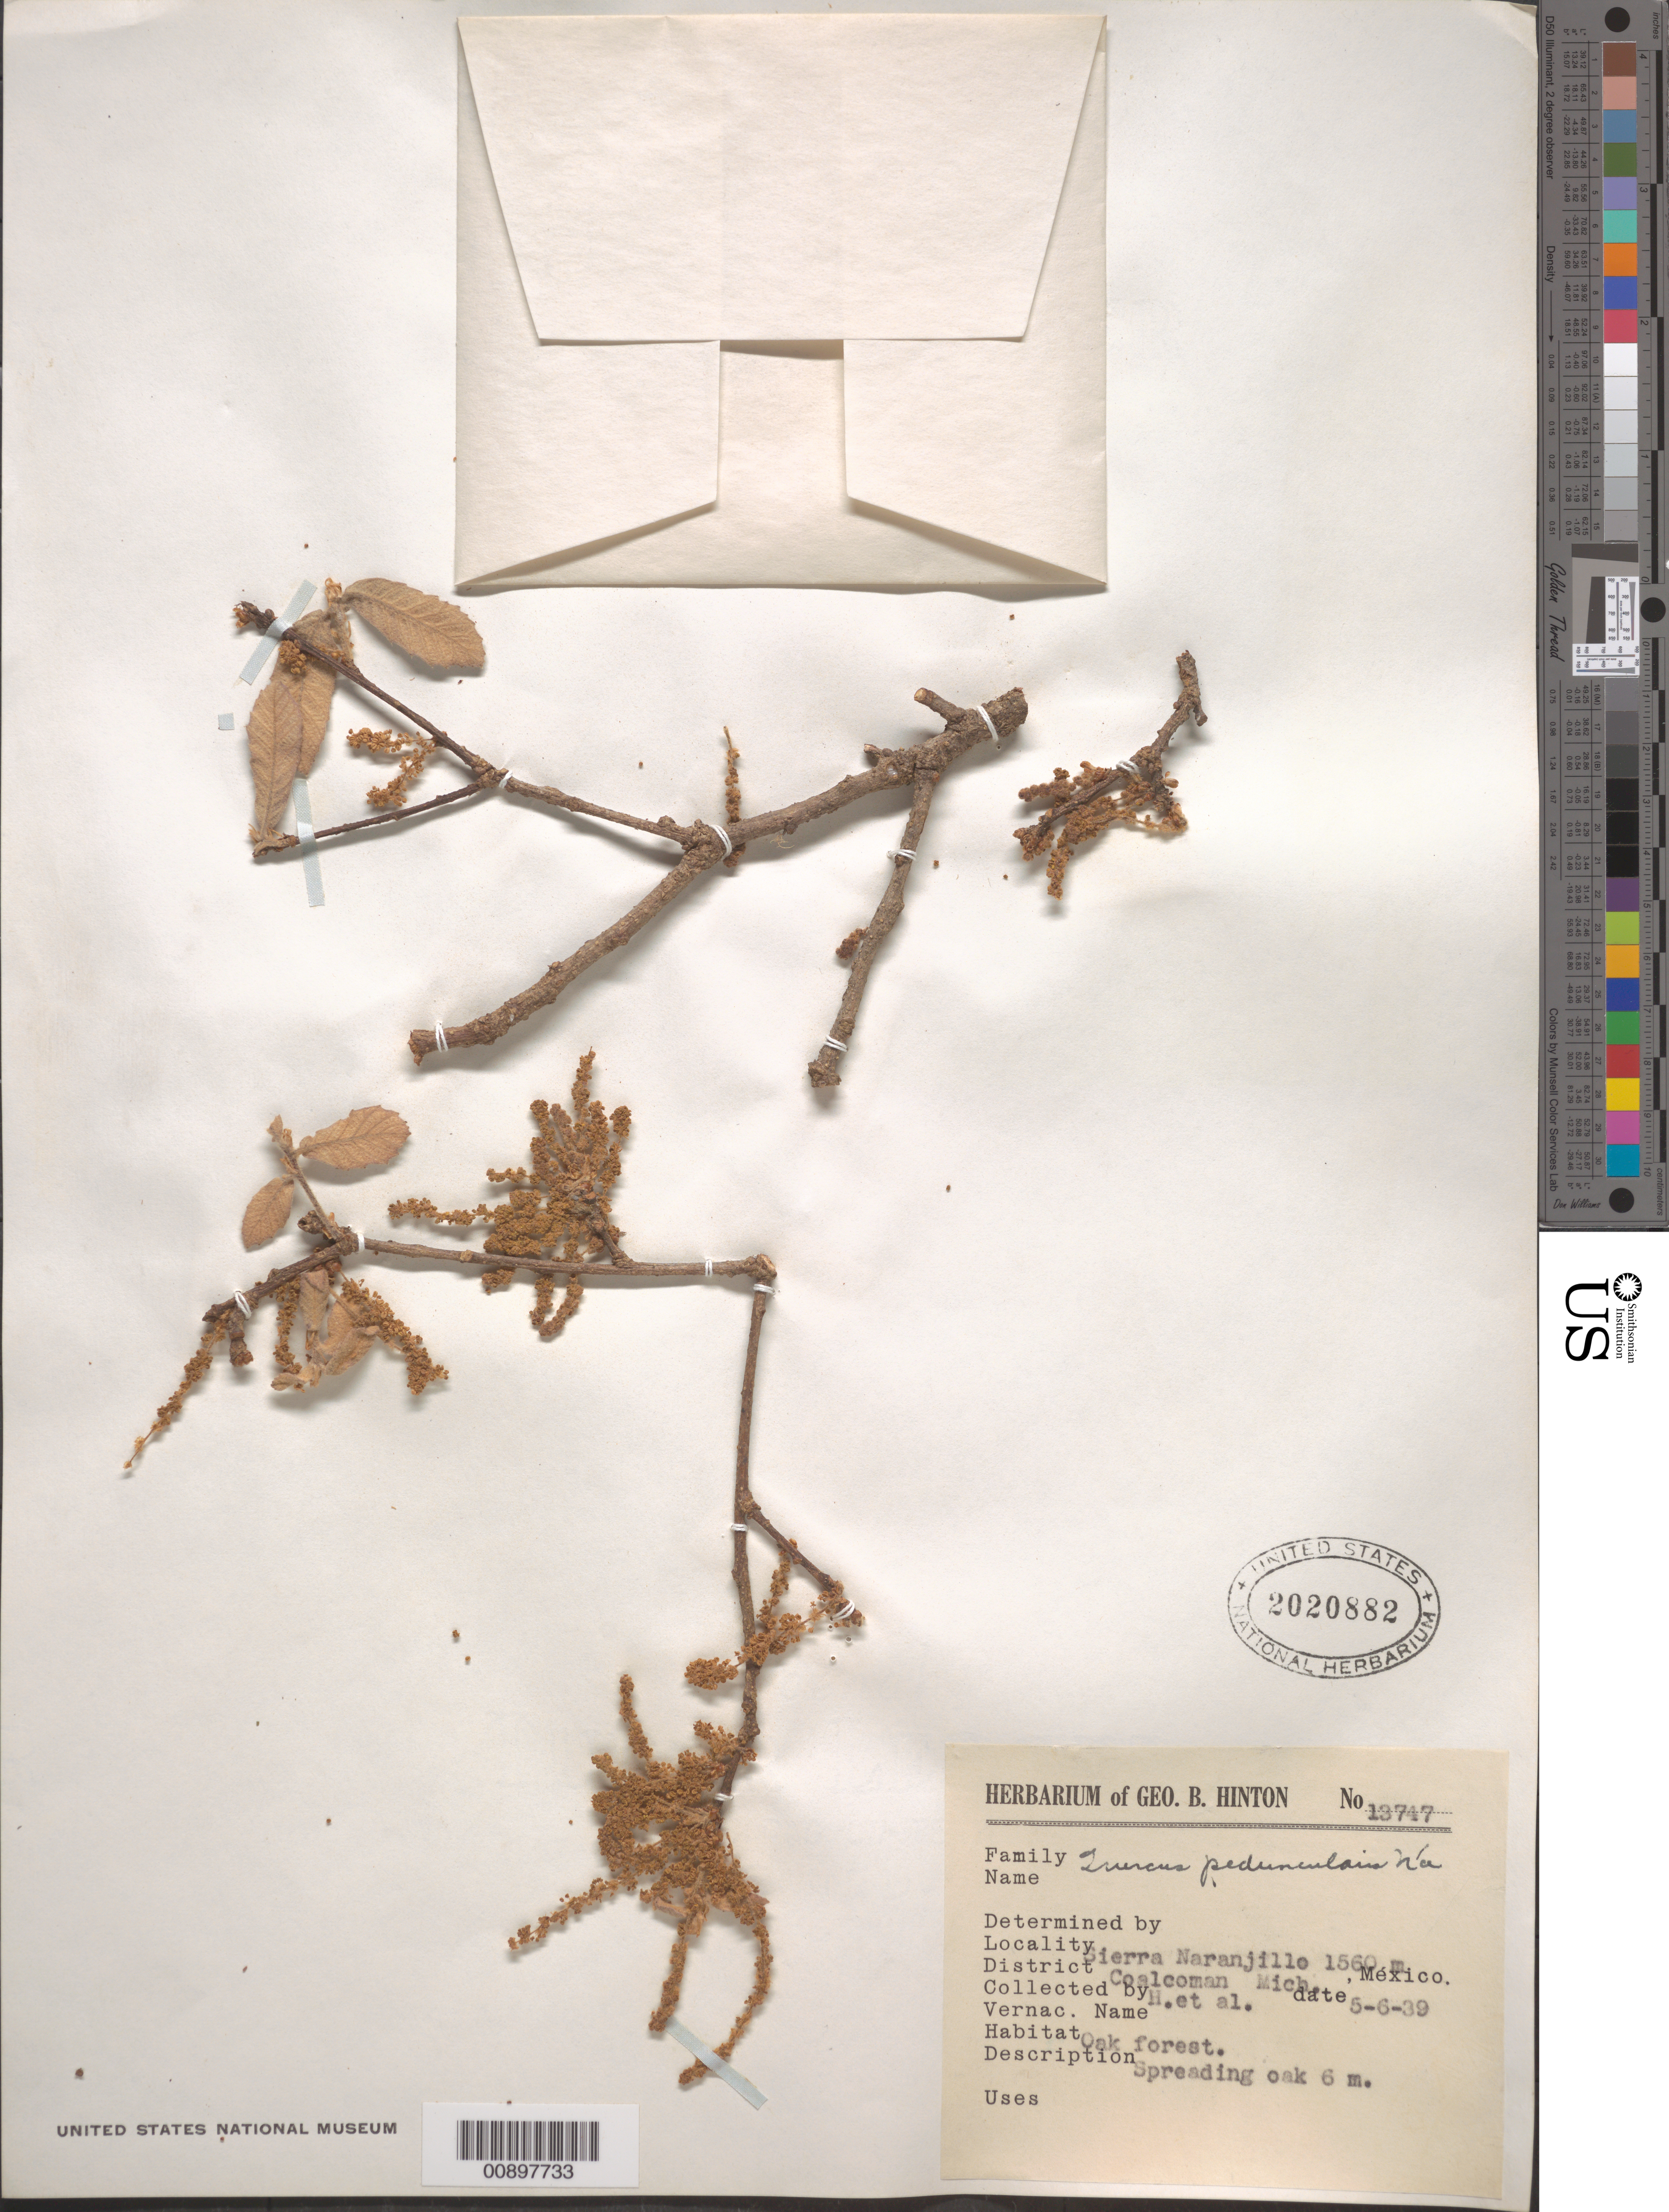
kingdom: Plantae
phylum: Tracheophyta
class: Magnoliopsida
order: Fagales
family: Fagaceae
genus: Quercus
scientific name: Quercus peduncularis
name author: Née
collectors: G. B. Hinton & et al.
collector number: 13747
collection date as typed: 06 May 1939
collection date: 1939-05-06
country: Mexico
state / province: Michoacán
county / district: Coalcomán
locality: Sierra Naranjillo, District of Coalcomán, State of Michoacán.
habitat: Oak forest.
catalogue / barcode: US 2020882